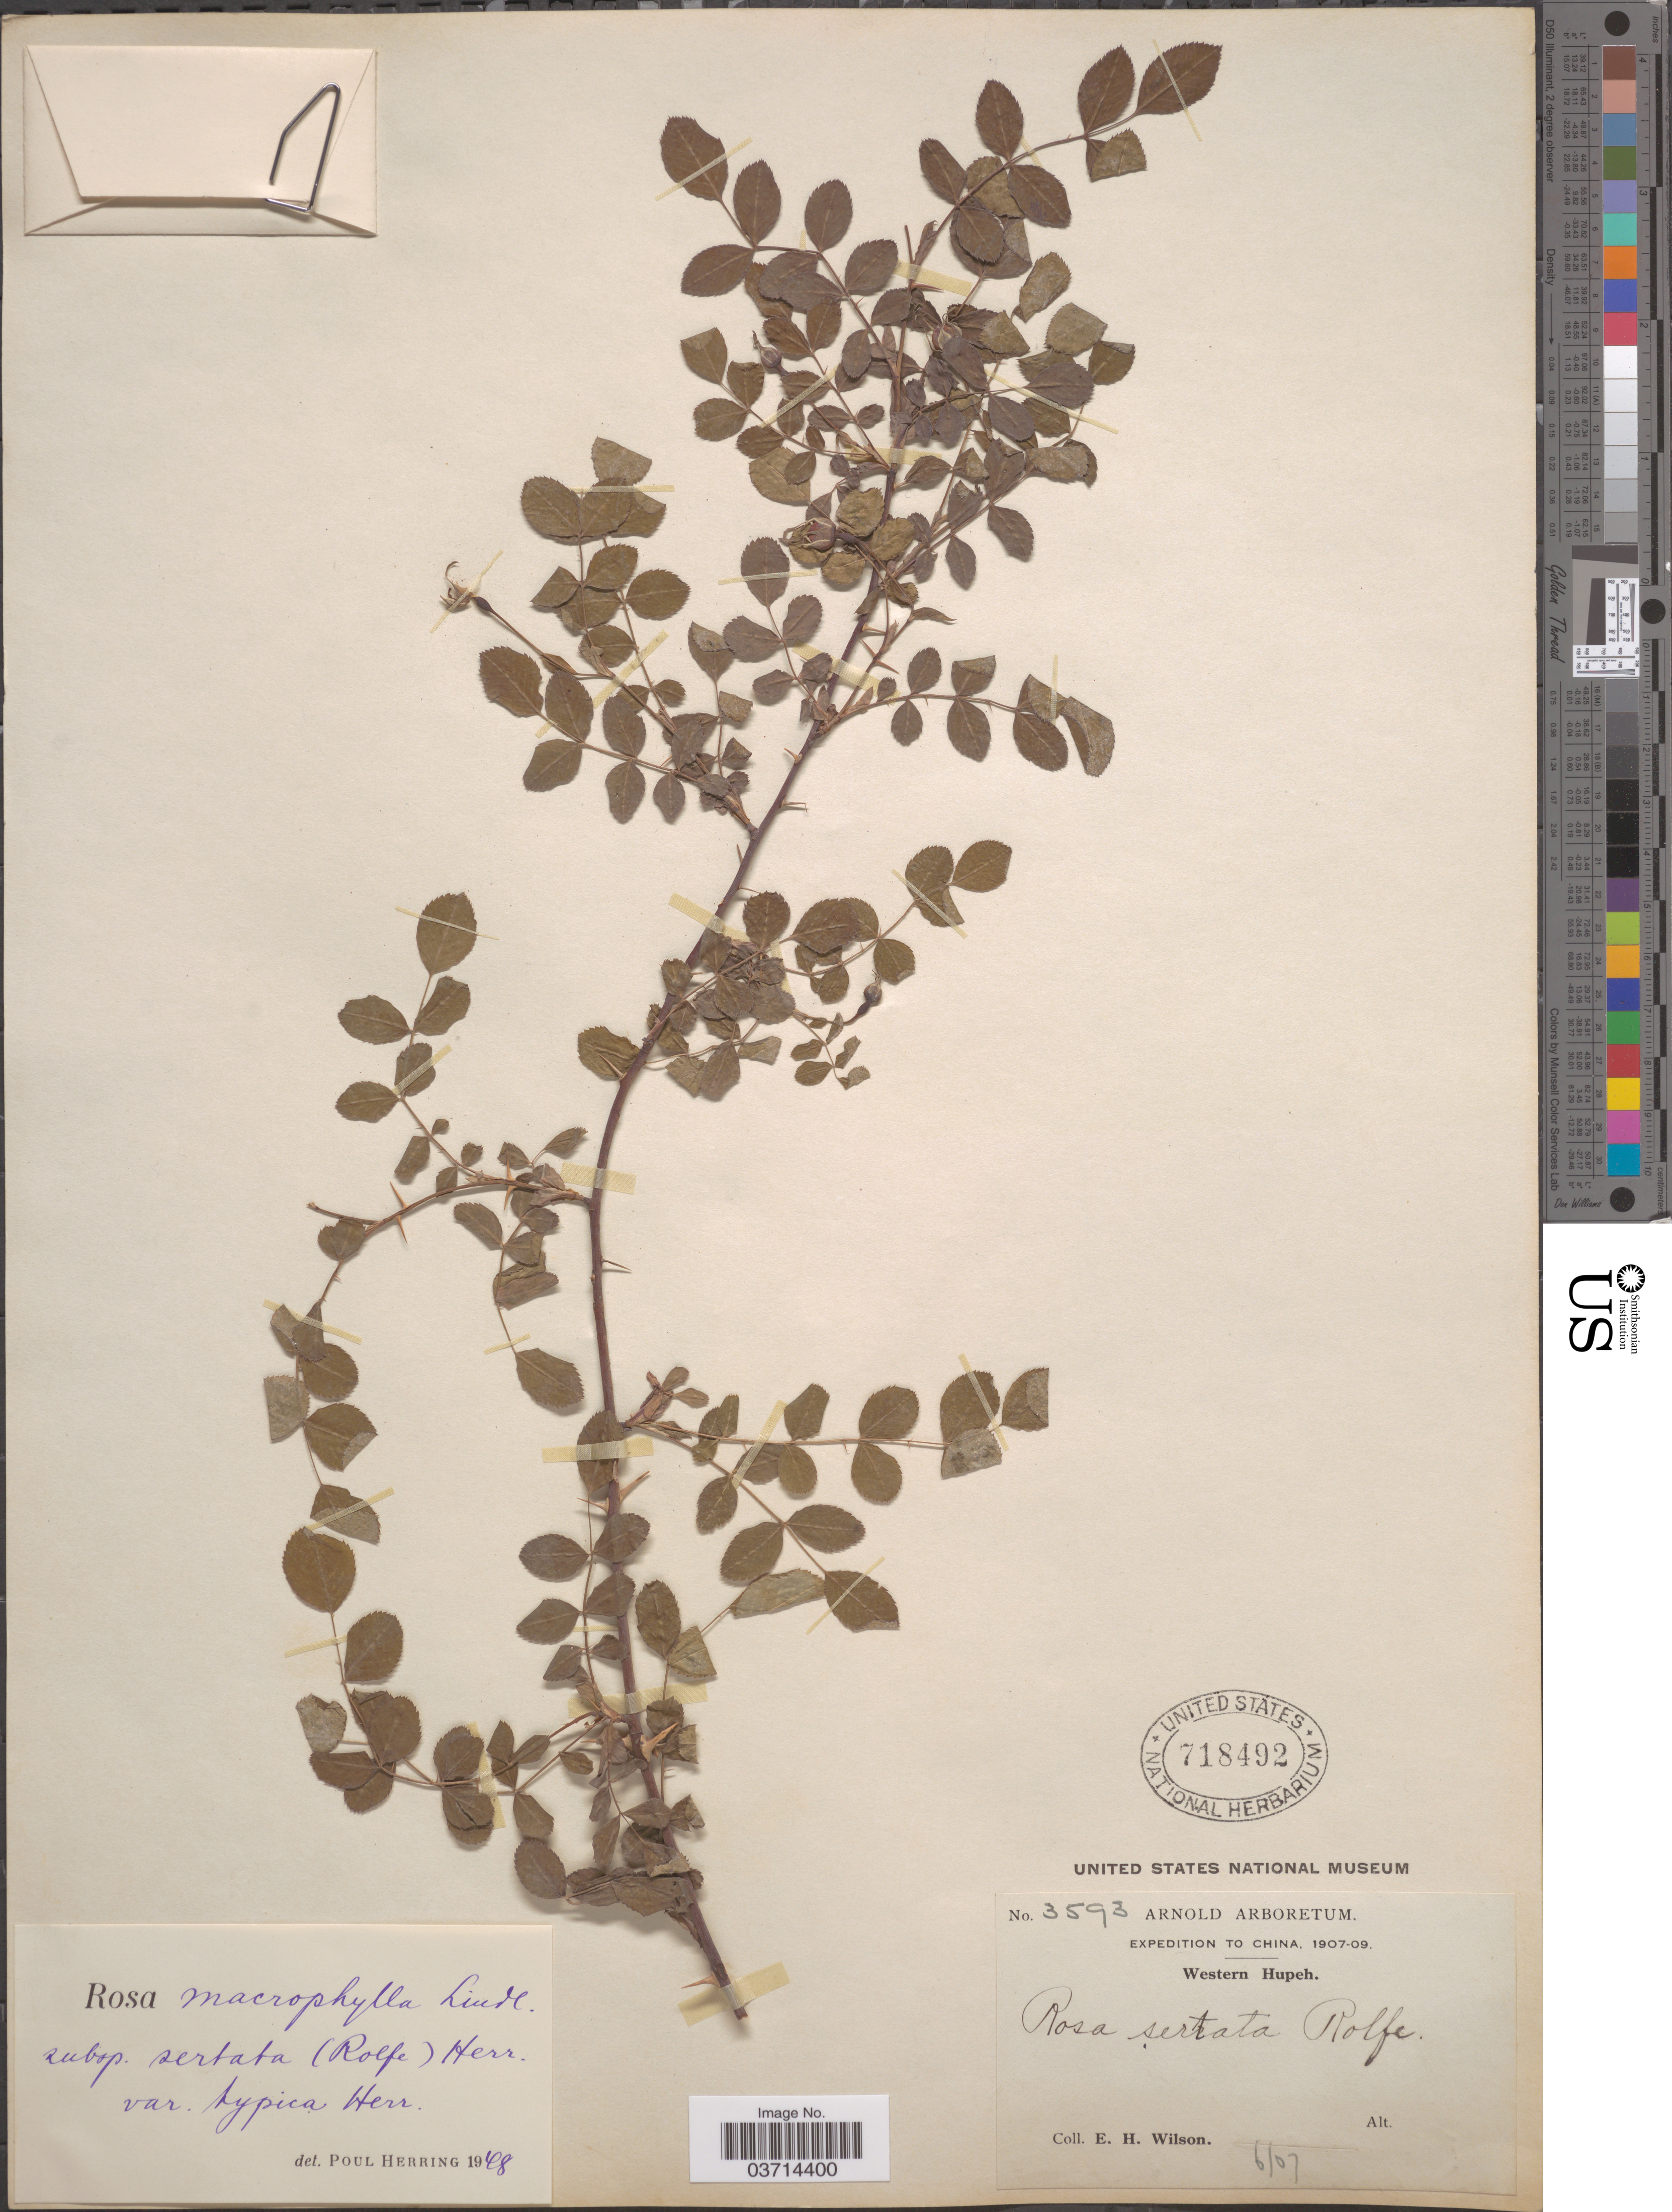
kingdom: Plantae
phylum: Tracheophyta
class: Magnoliopsida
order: Rosales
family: Rosaceae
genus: Rosa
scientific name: Rosa sertata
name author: Rolfe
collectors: E. Wilson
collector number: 3593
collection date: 1907-06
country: China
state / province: Hubei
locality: Western Hupeh.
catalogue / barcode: US 718492